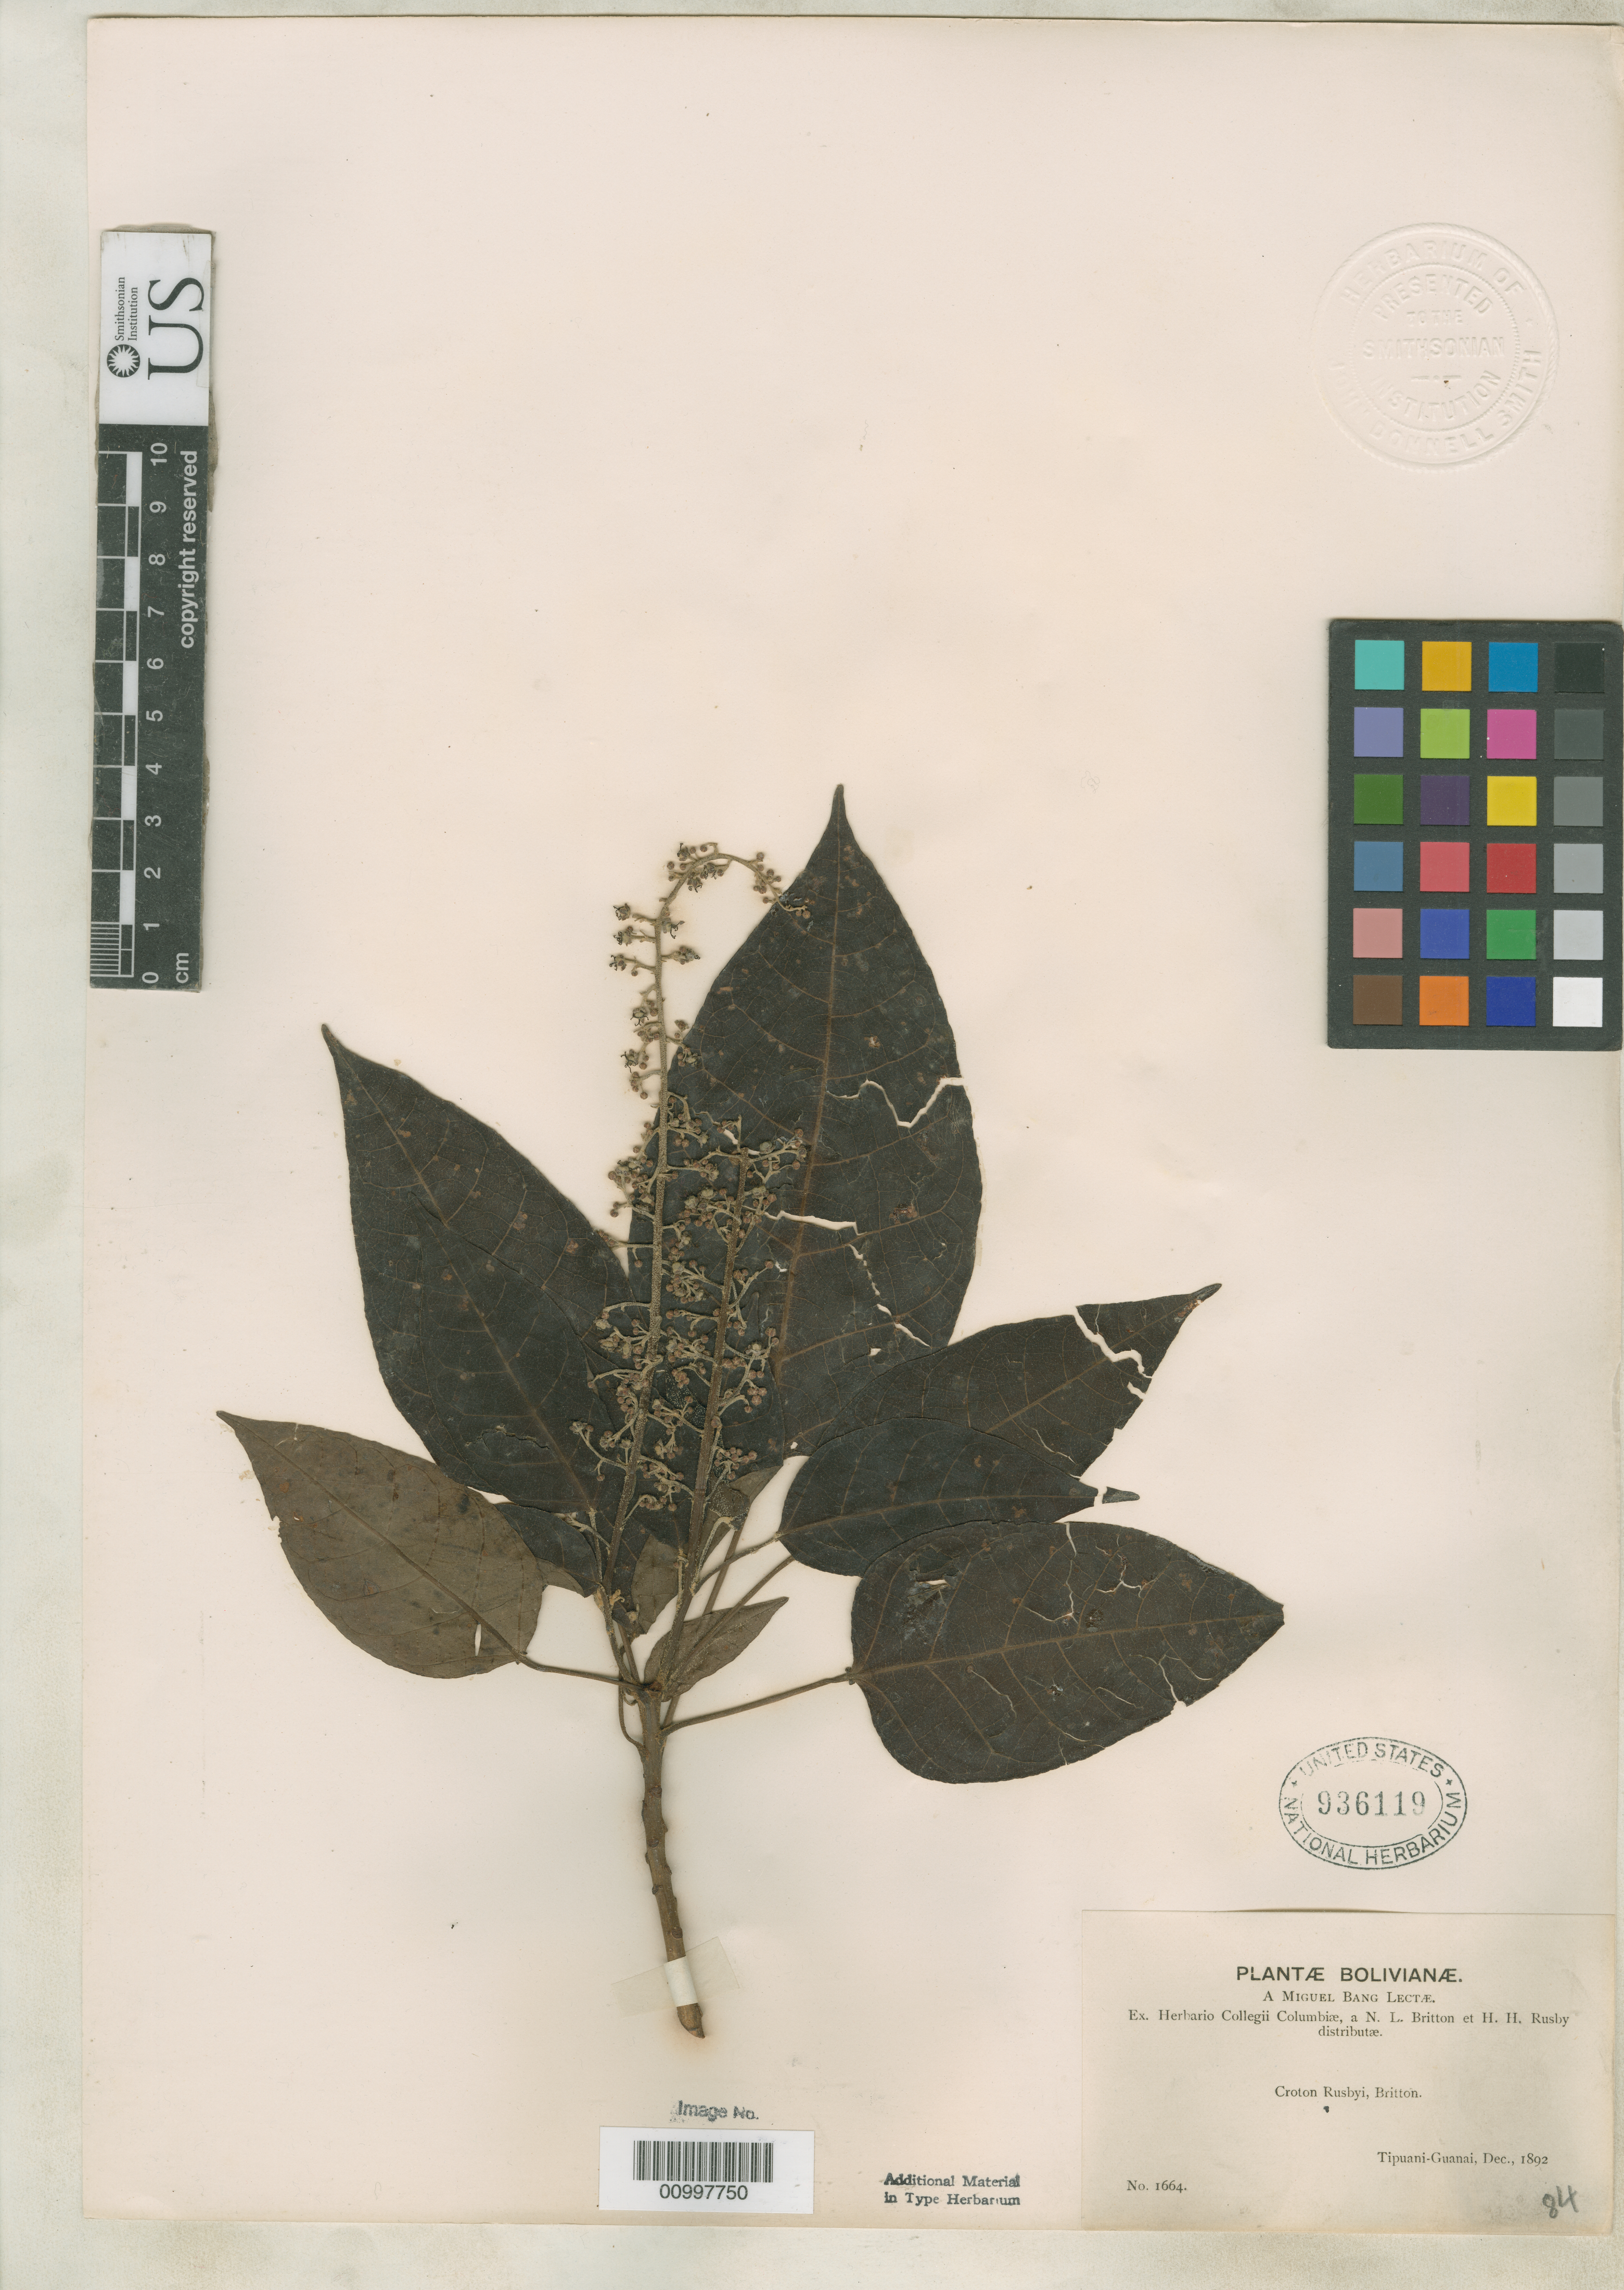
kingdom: Plantae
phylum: Tracheophyta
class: Magnoliopsida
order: Malpighiales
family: Euphorbiaceae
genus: Croton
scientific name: Croton rusbyi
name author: Britton ex Rusby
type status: Isosyntype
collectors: M. Bang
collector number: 1664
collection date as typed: Dec 1892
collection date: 1892-12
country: Bolivia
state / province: La Paz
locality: Tipuani-Guanai.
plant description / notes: An additional collection mentioned in the protologue, Rusby 1224, is listed as a paratype in Tropicos.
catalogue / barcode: US 936119